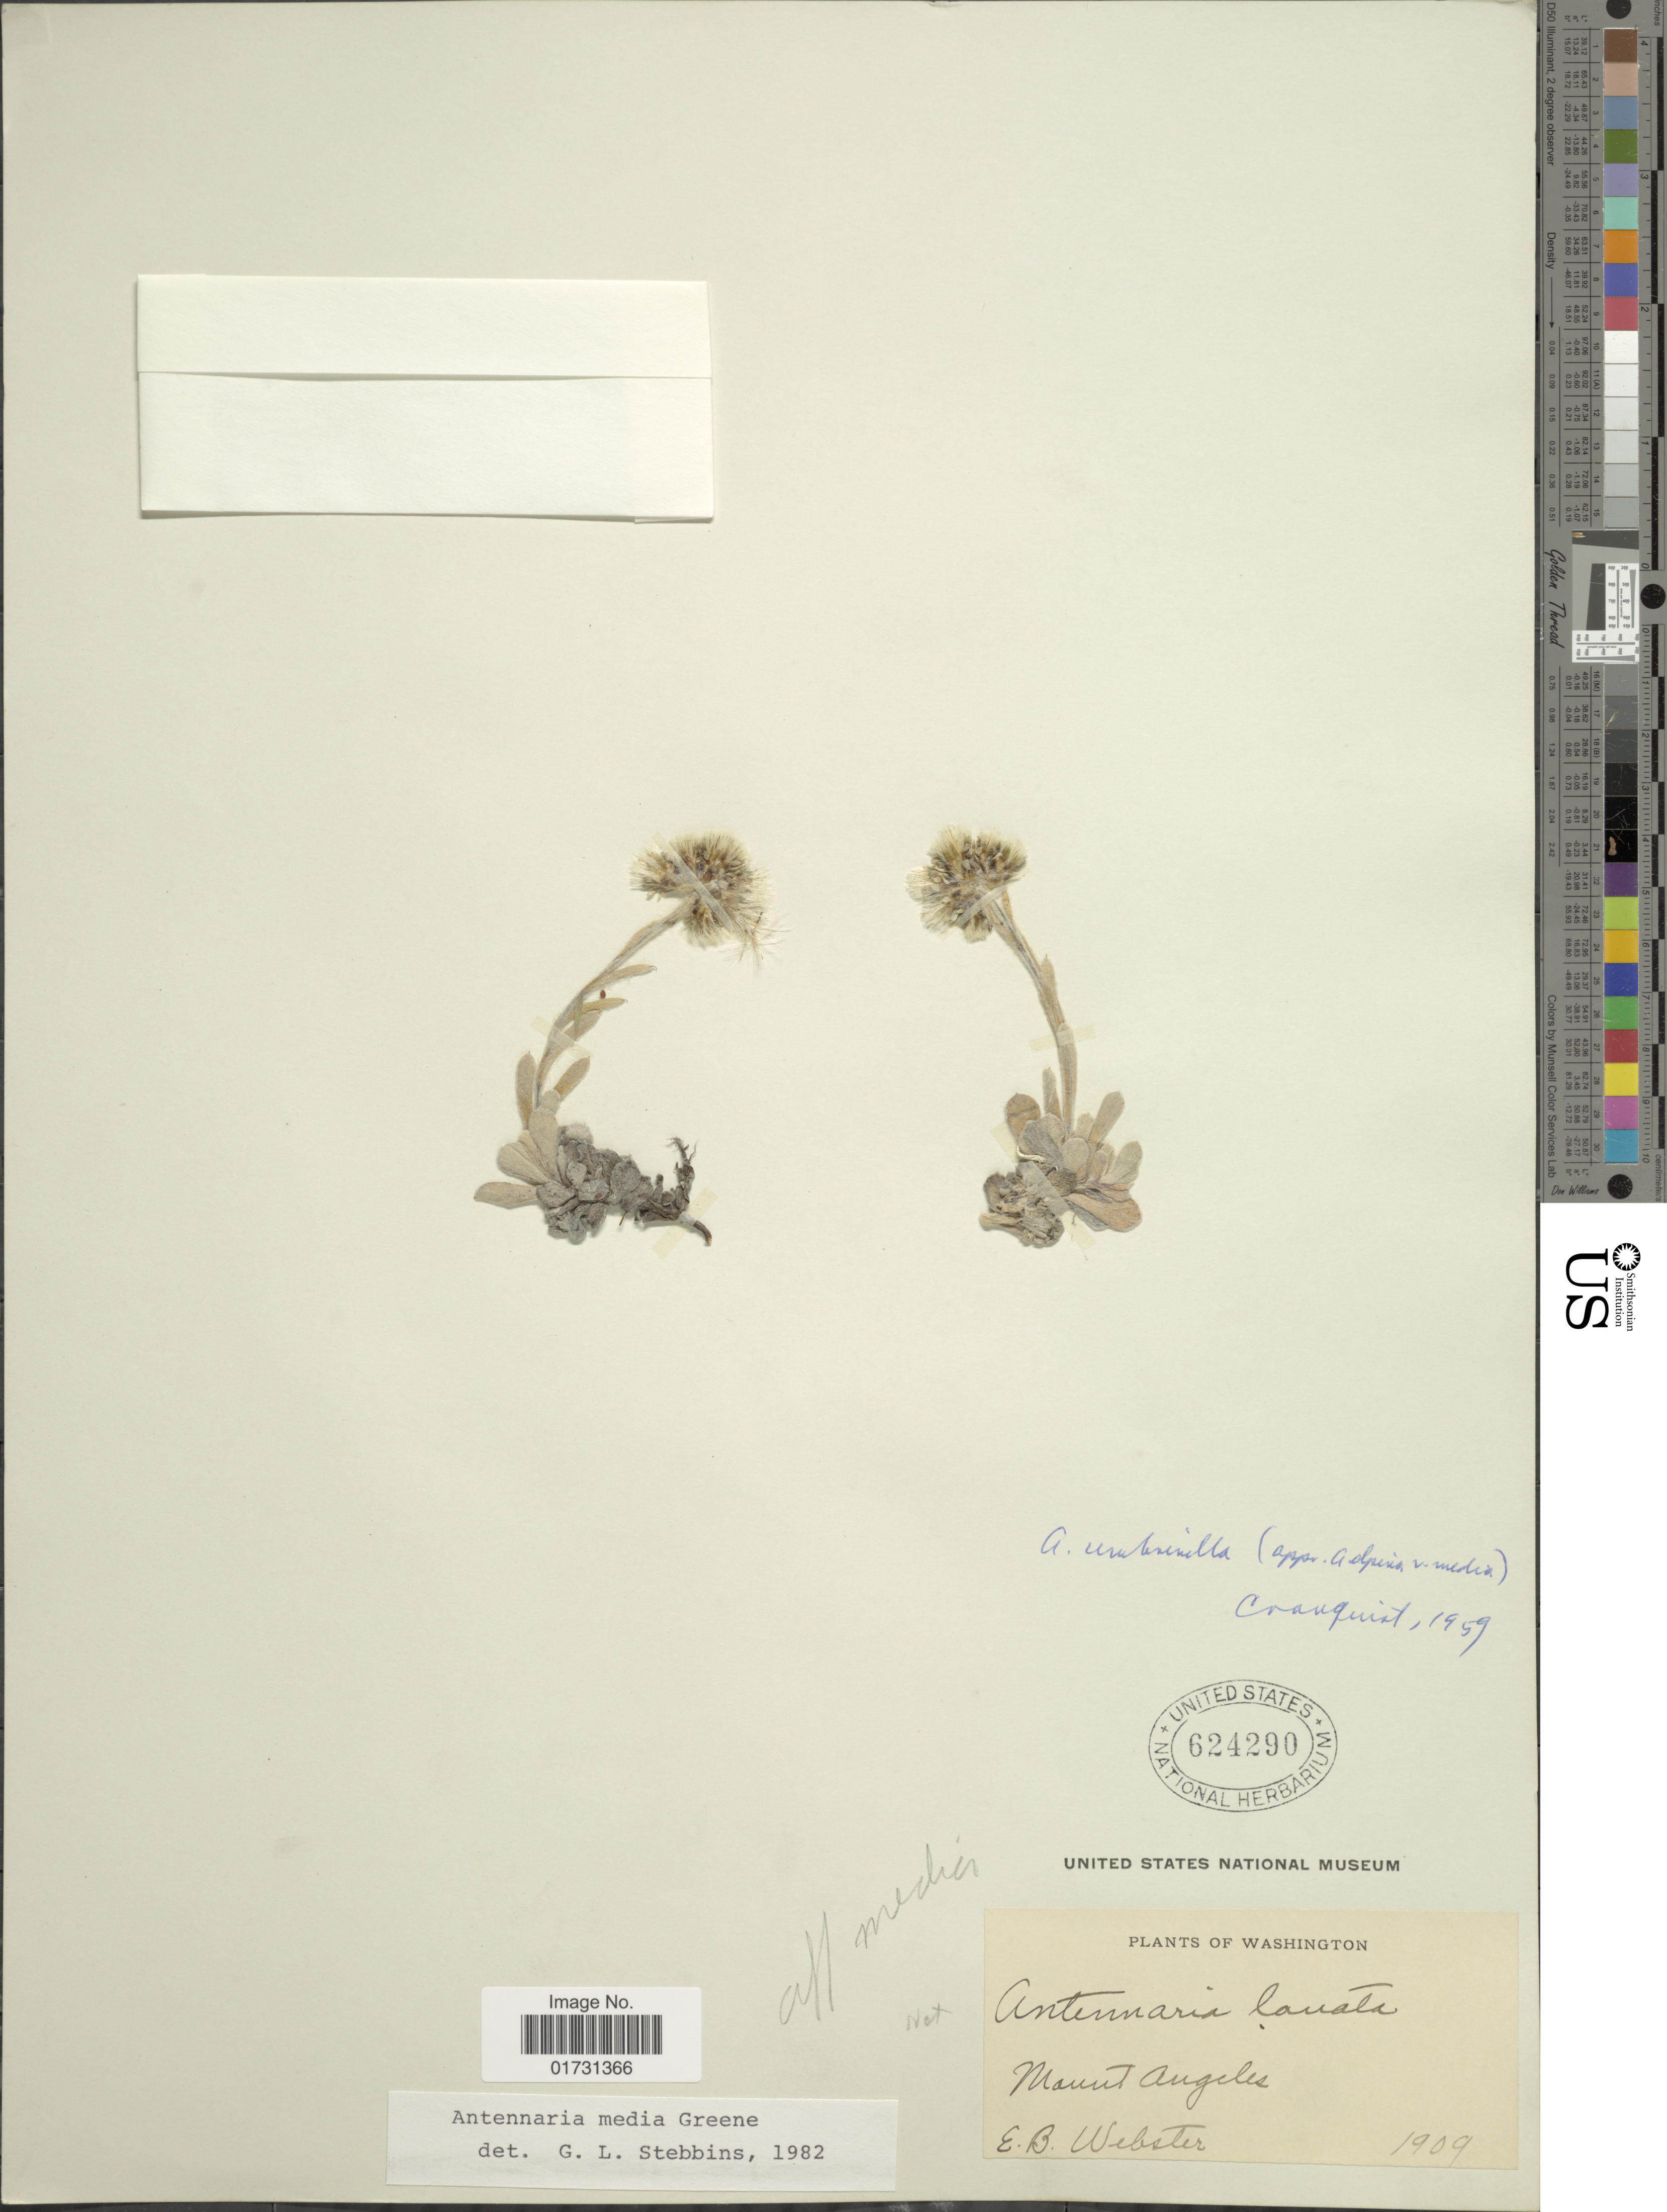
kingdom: Plantae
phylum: Tracheophyta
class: Magnoliopsida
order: Asterales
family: Asteraceae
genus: Antennaria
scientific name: Antennaria media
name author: Greene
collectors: E. B. Webster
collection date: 1909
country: United States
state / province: Washington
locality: Mount Angeles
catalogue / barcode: US 624290